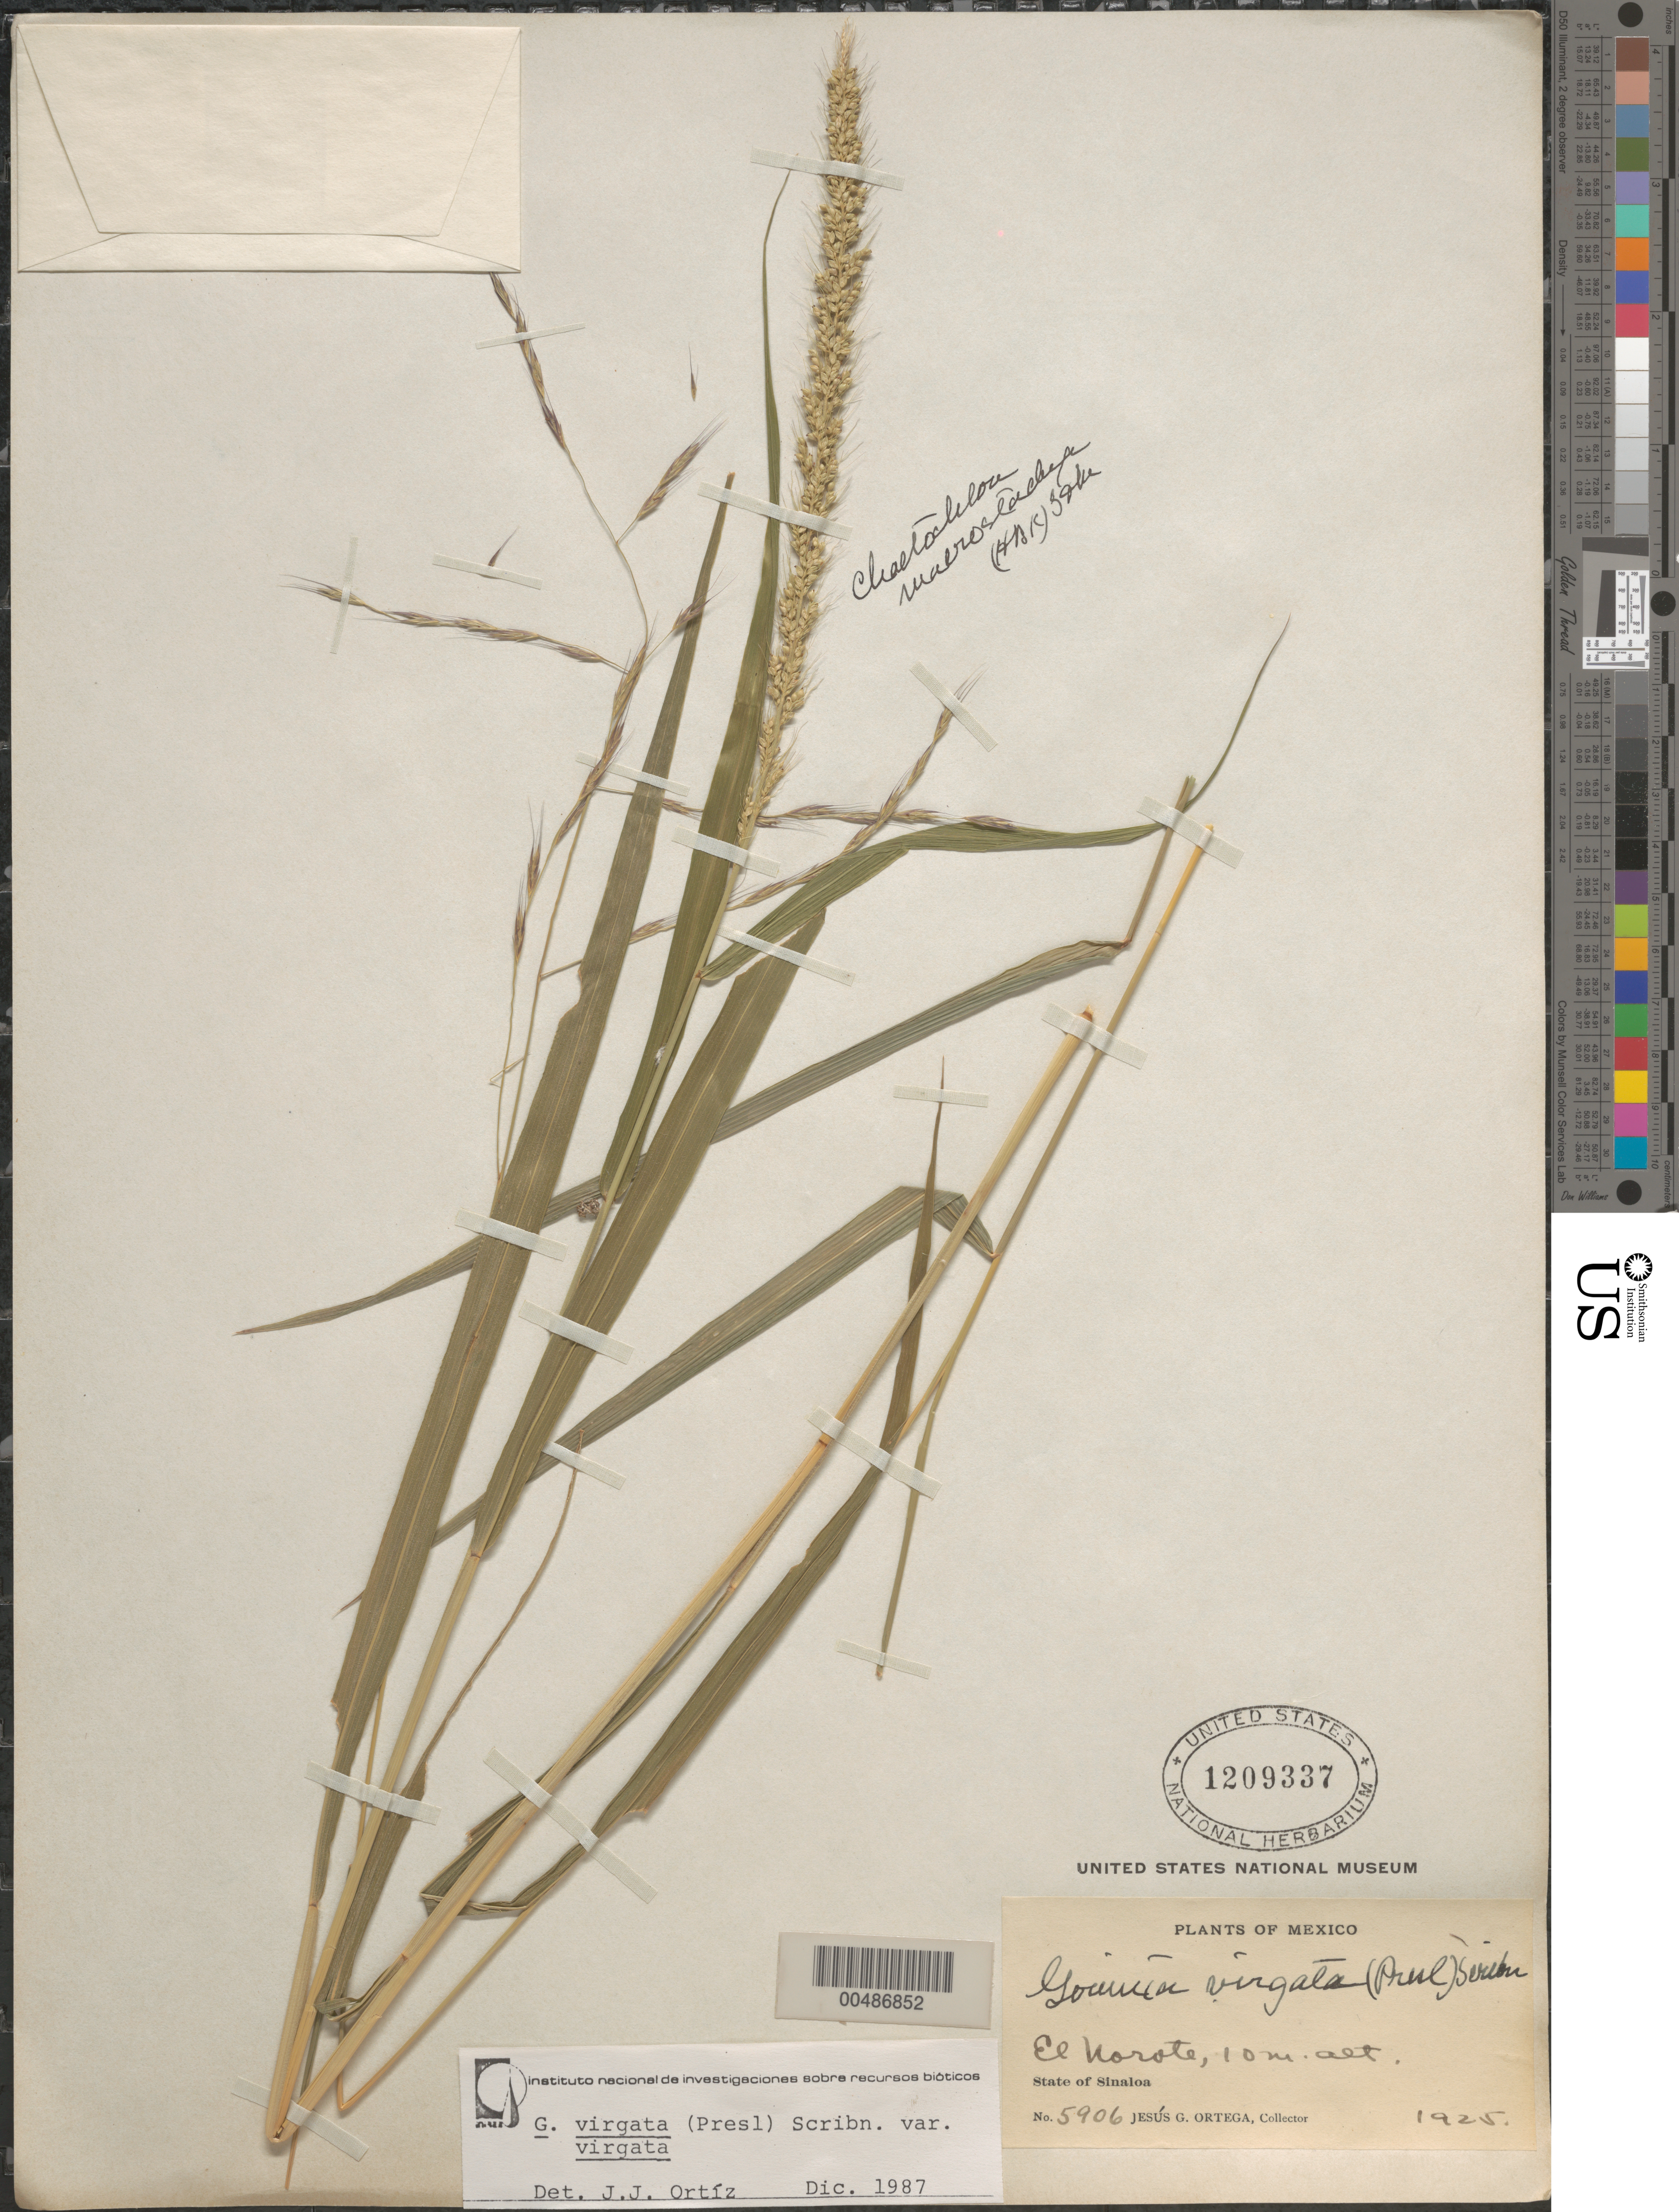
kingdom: Plantae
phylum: Tracheophyta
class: Liliopsida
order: Poales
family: Poaceae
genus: Gouinia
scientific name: Gouinia virgata var. virgata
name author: (J. Presl) Scribn.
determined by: Ort¡z, J. J.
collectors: J. Ortega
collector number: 5906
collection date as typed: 1925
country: Mexico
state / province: Sinaloa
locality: El Norote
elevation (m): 10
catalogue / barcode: US 1209337